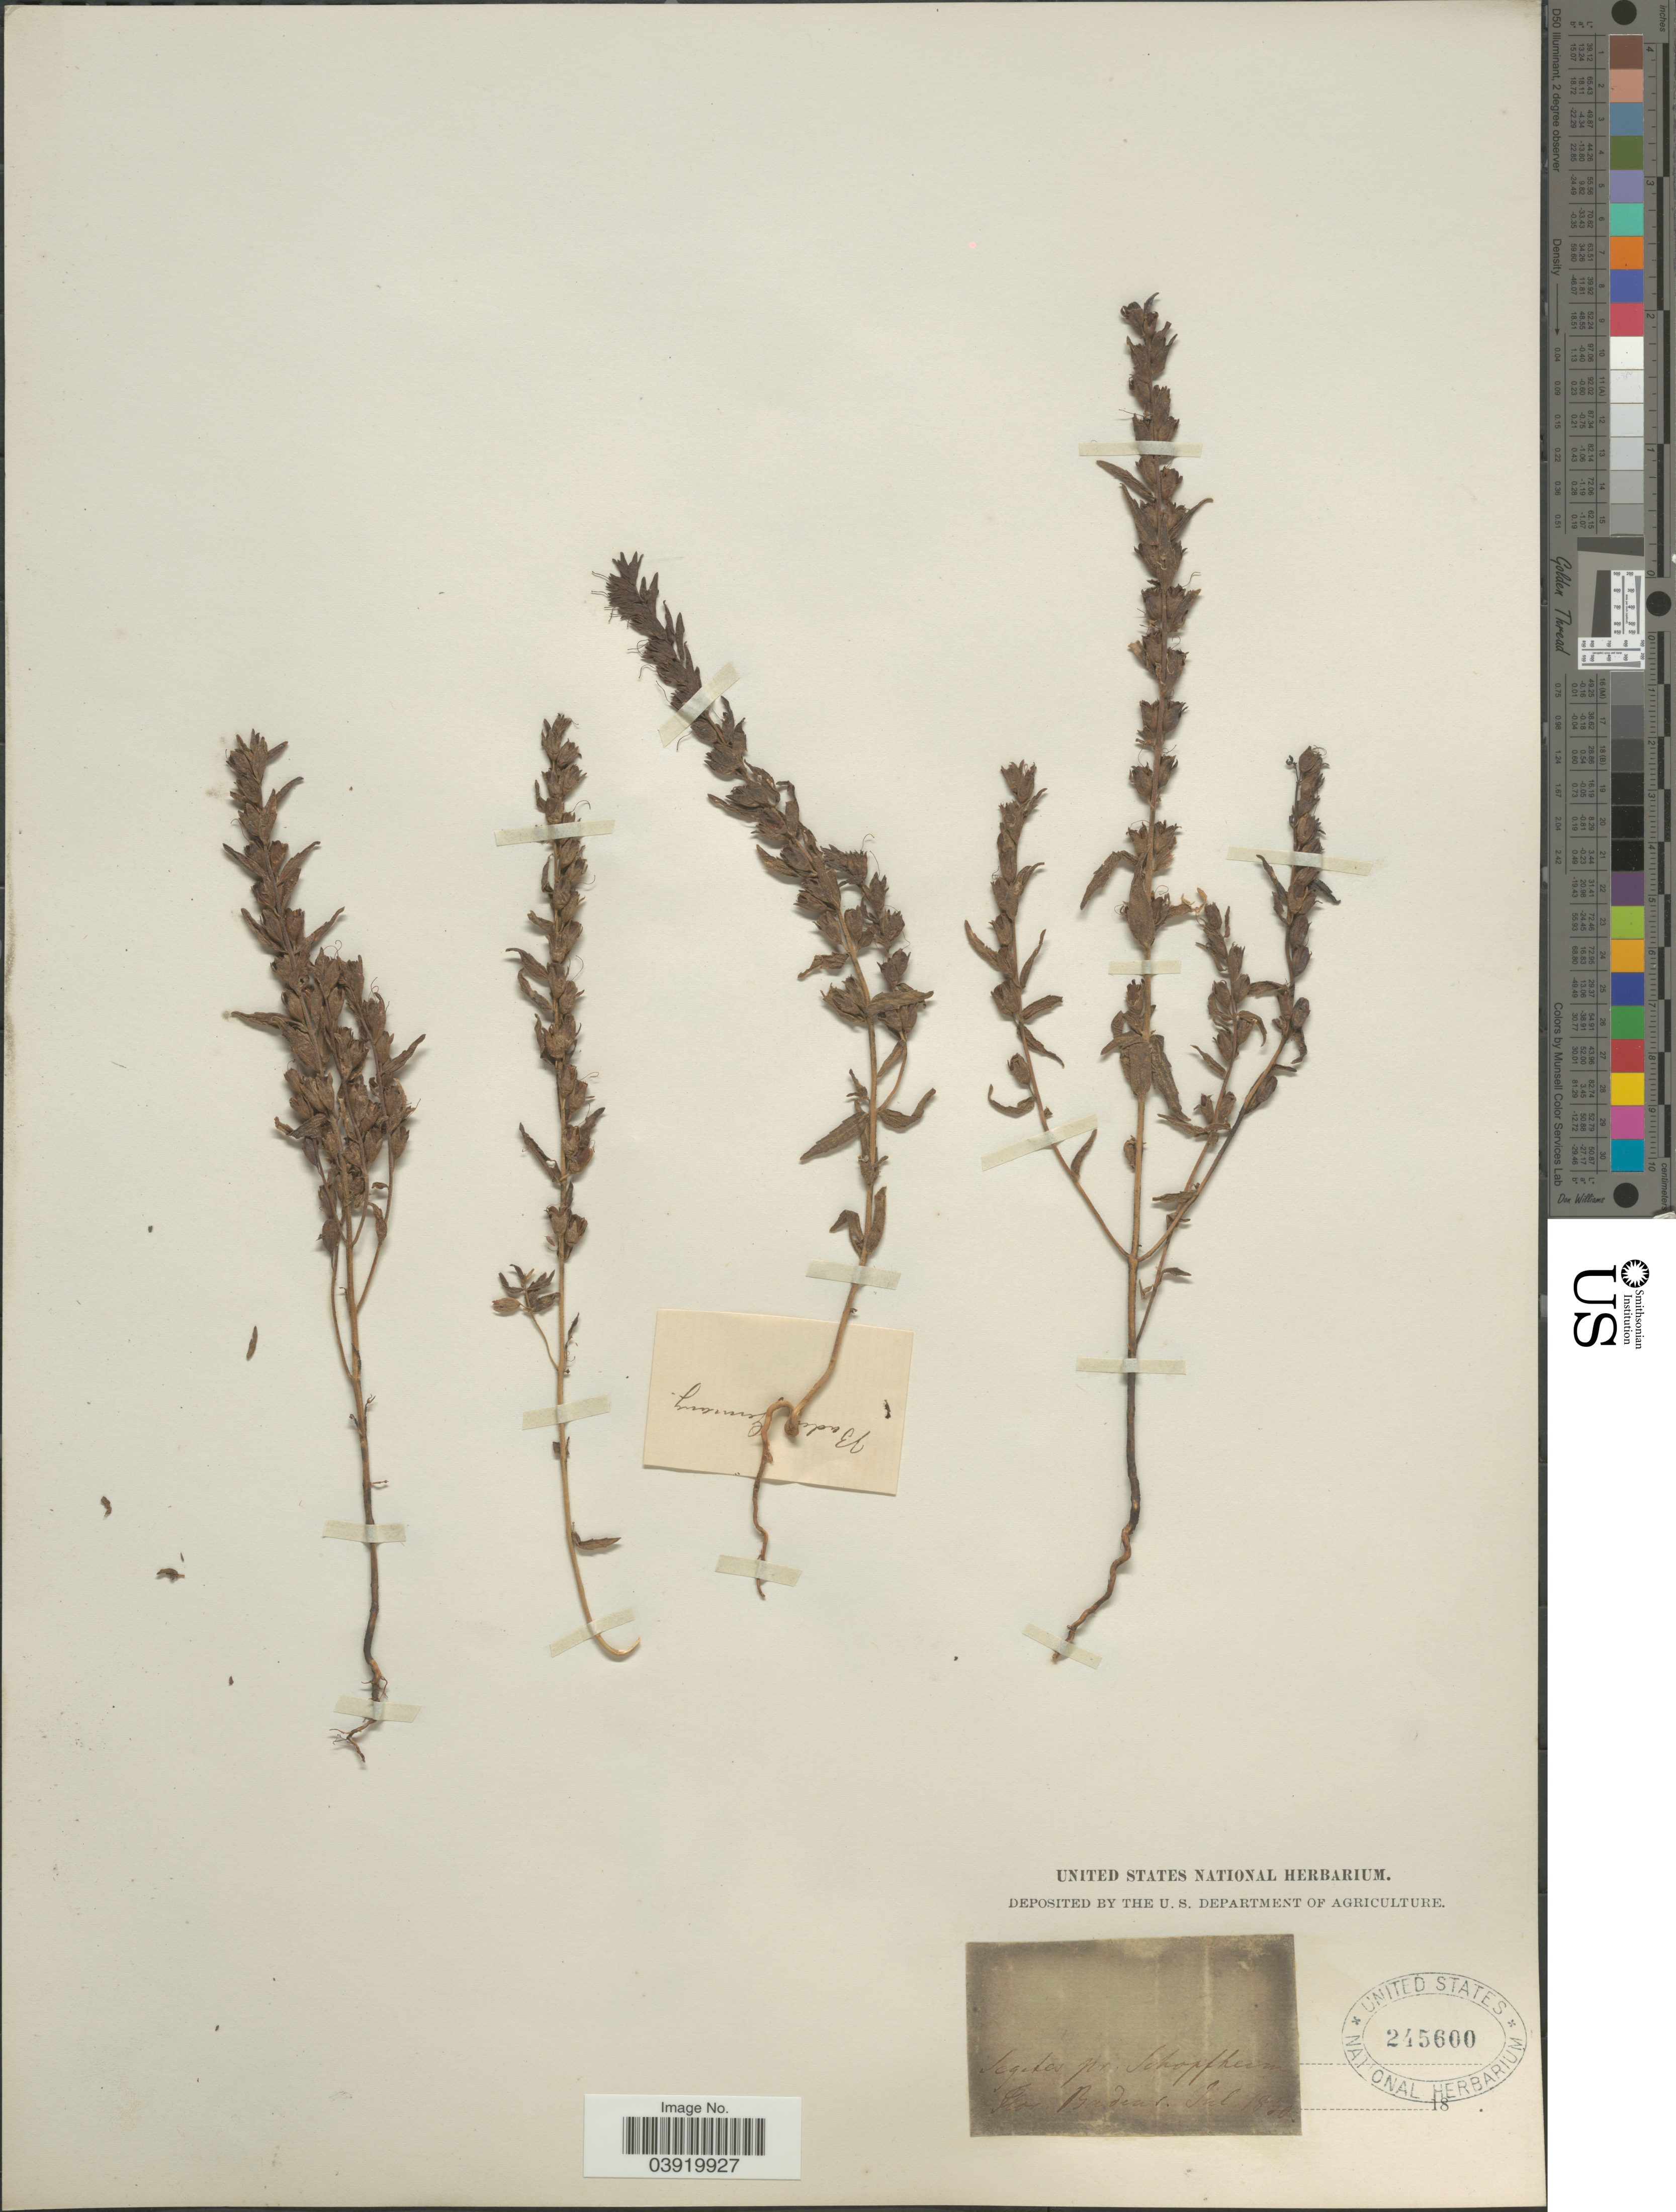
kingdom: Plantae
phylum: Tracheophyta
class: Magnoliopsida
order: Lamiales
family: Orobanchaceae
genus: Odontites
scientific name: Odontites sp.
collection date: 1830-07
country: Germany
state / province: Baden-Württemberg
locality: Baden.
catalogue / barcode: US 245600